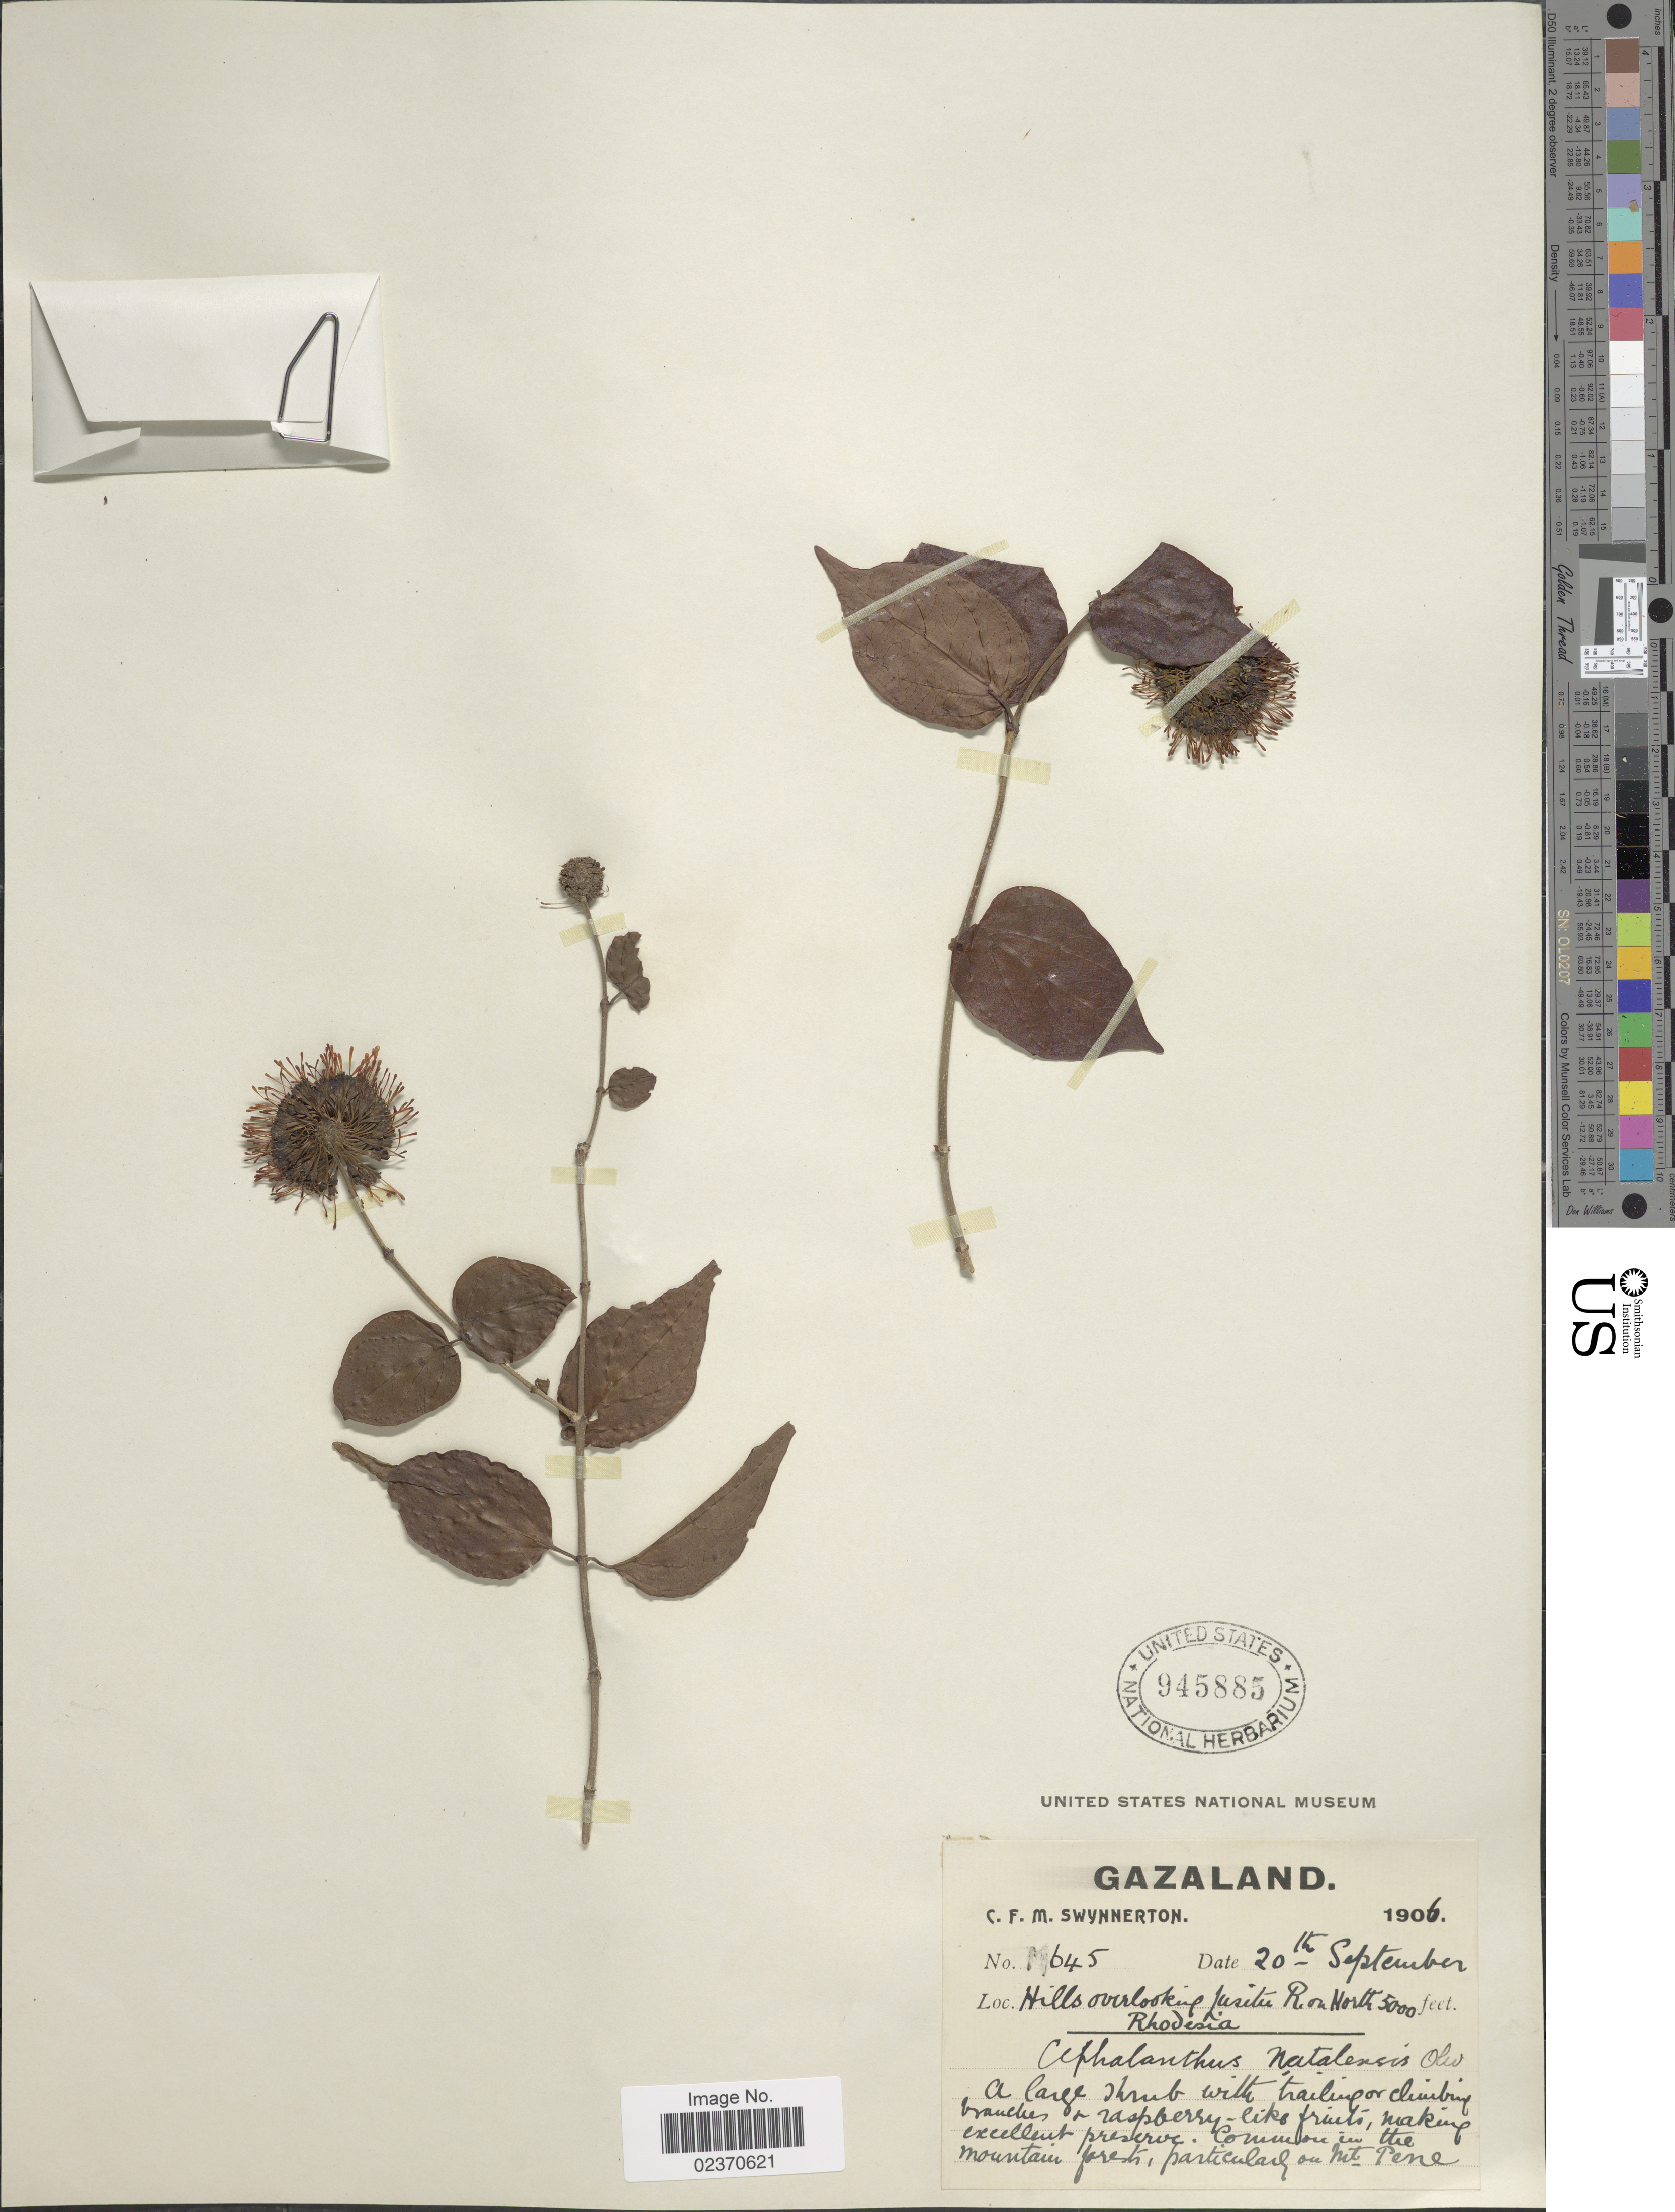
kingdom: Plantae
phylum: Tracheophyta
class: Magnoliopsida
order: Gentianales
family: Rubiaceae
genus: Cephalanthus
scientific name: Cephalanthus natalensis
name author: Oliv.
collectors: C. Swynnerton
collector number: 645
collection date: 1906-09-20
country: Zimbabwe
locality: Gazaland, Hills overlooking jusitu R. on North, Rhodesia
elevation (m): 1524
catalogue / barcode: US 945885